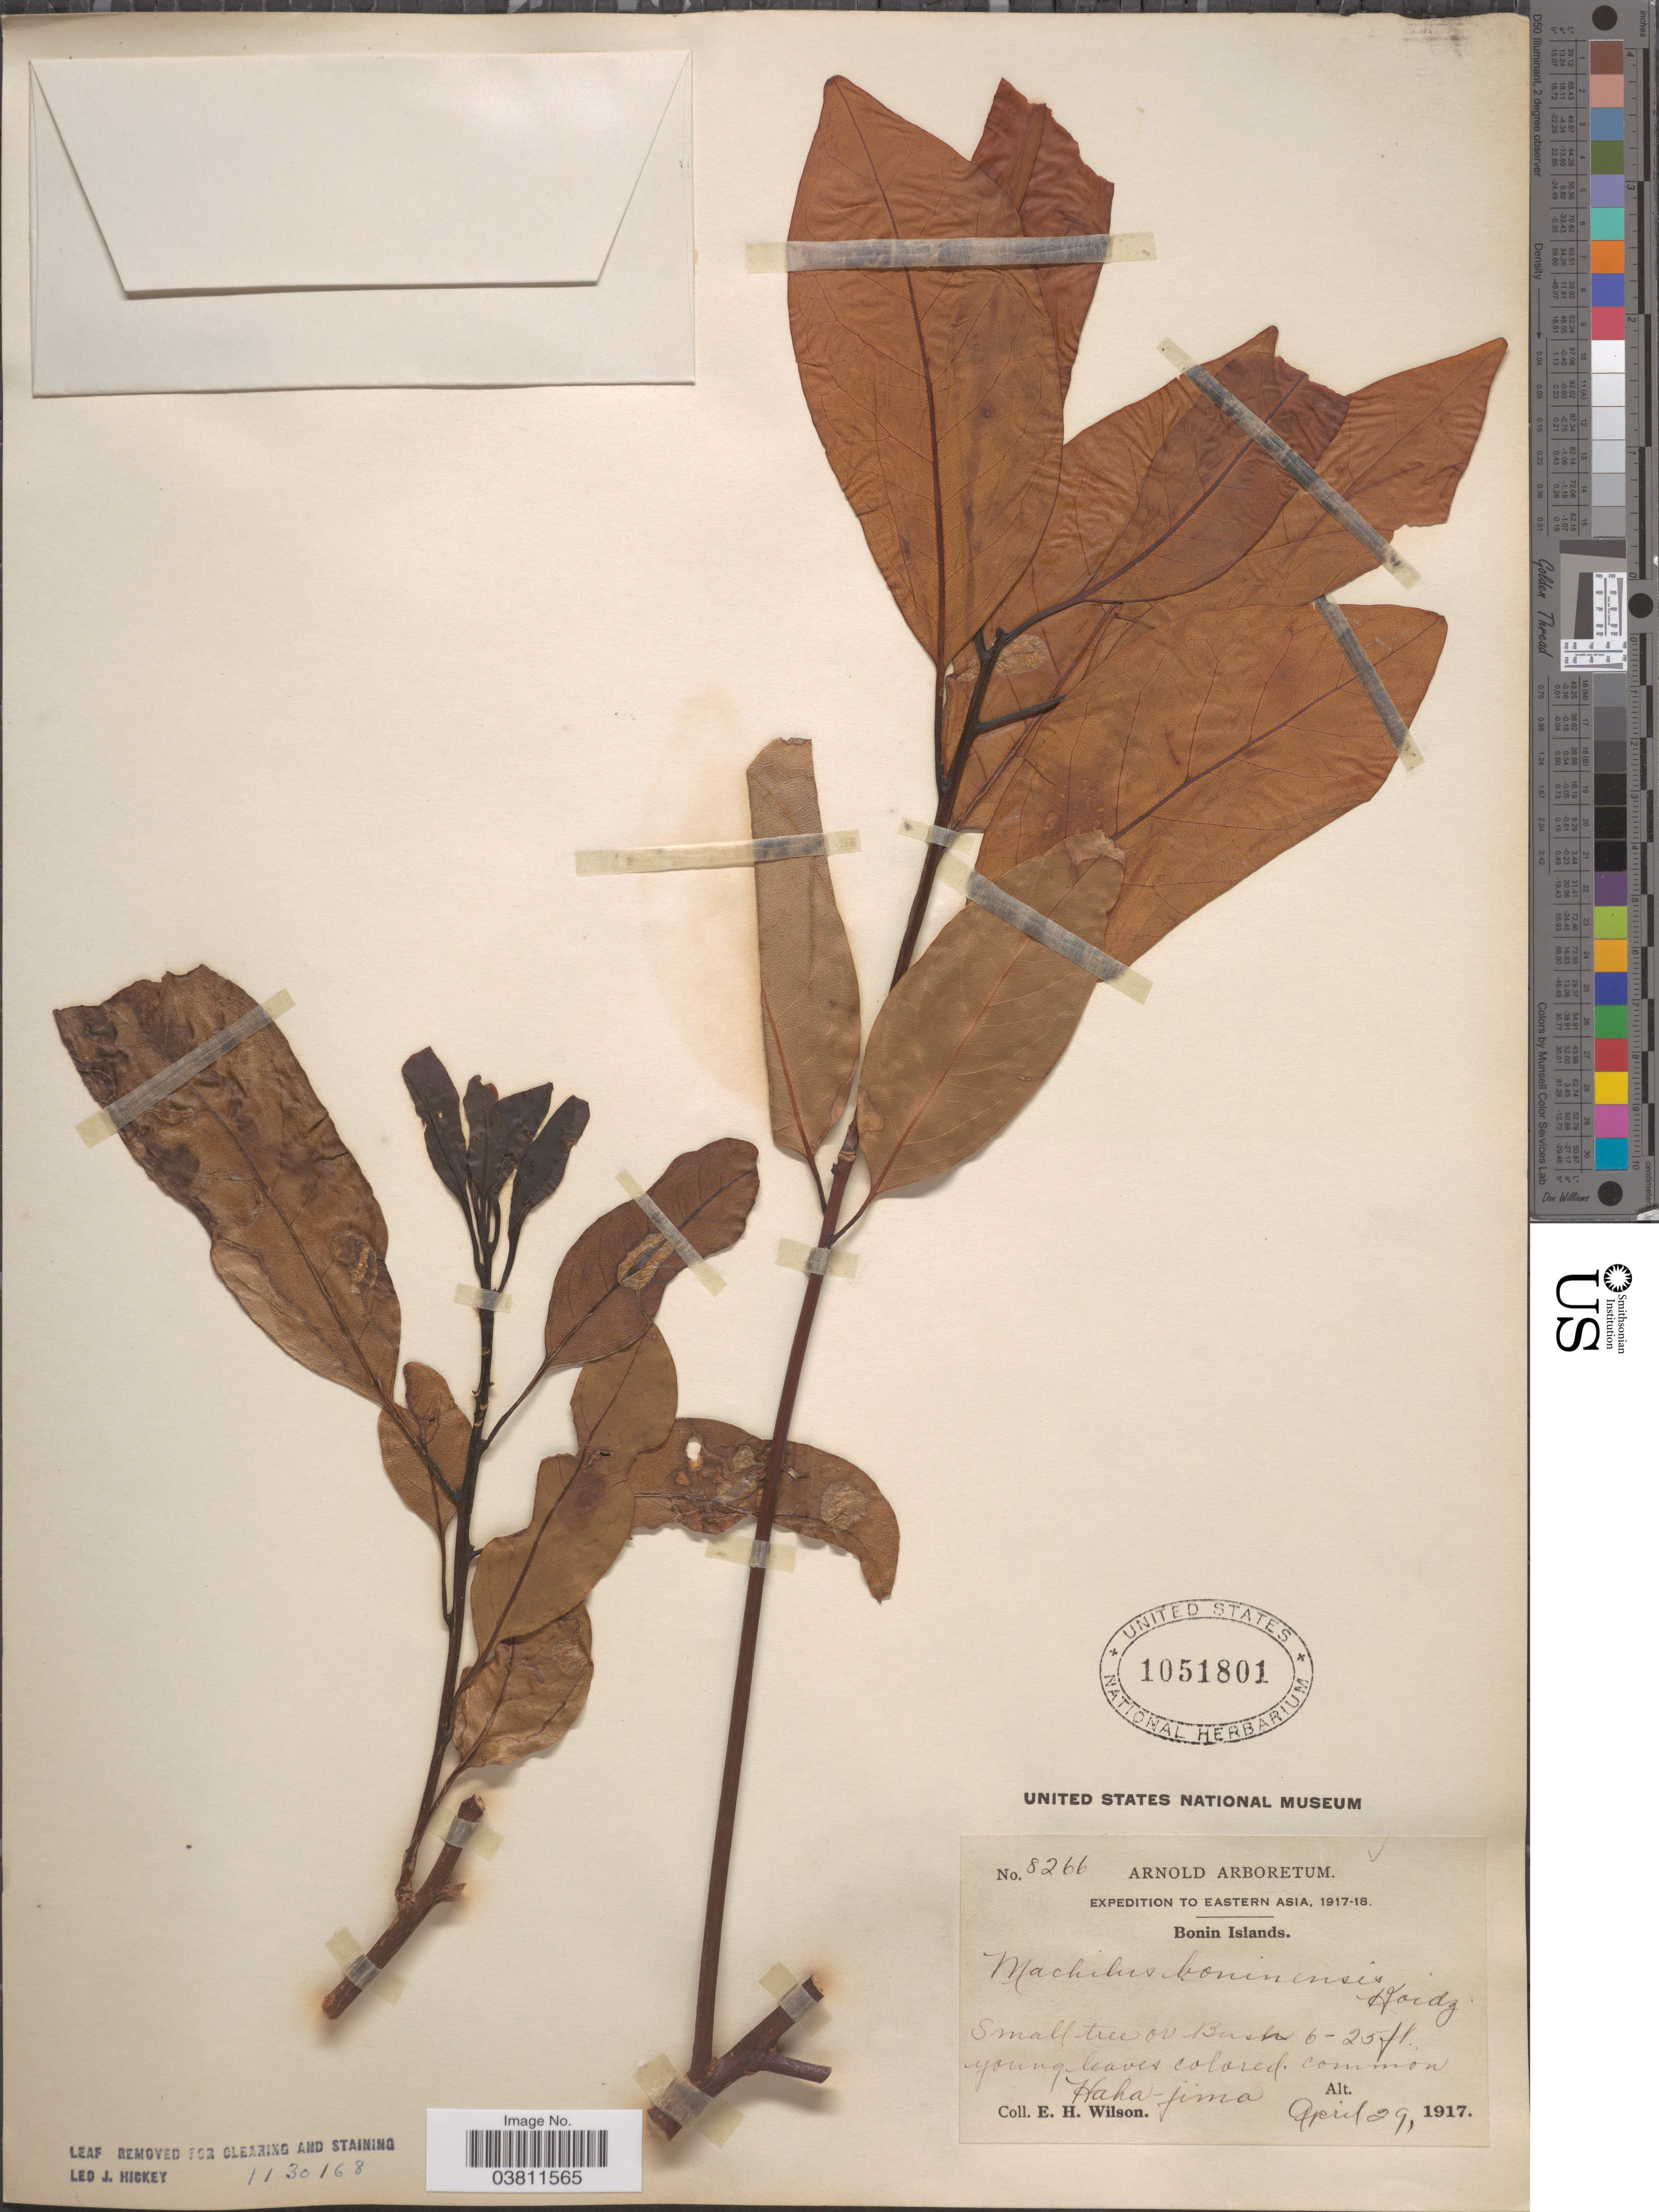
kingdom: Plantae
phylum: Tracheophyta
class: Magnoliopsida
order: Laurales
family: Lauraceae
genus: Machilus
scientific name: Machilus boninensis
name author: Koidz.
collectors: E. Wilson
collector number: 8266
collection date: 1917-04-29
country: Japan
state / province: Tokyo, Federal City of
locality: Bonin Islands. Haha-jima.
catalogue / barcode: US 1051801